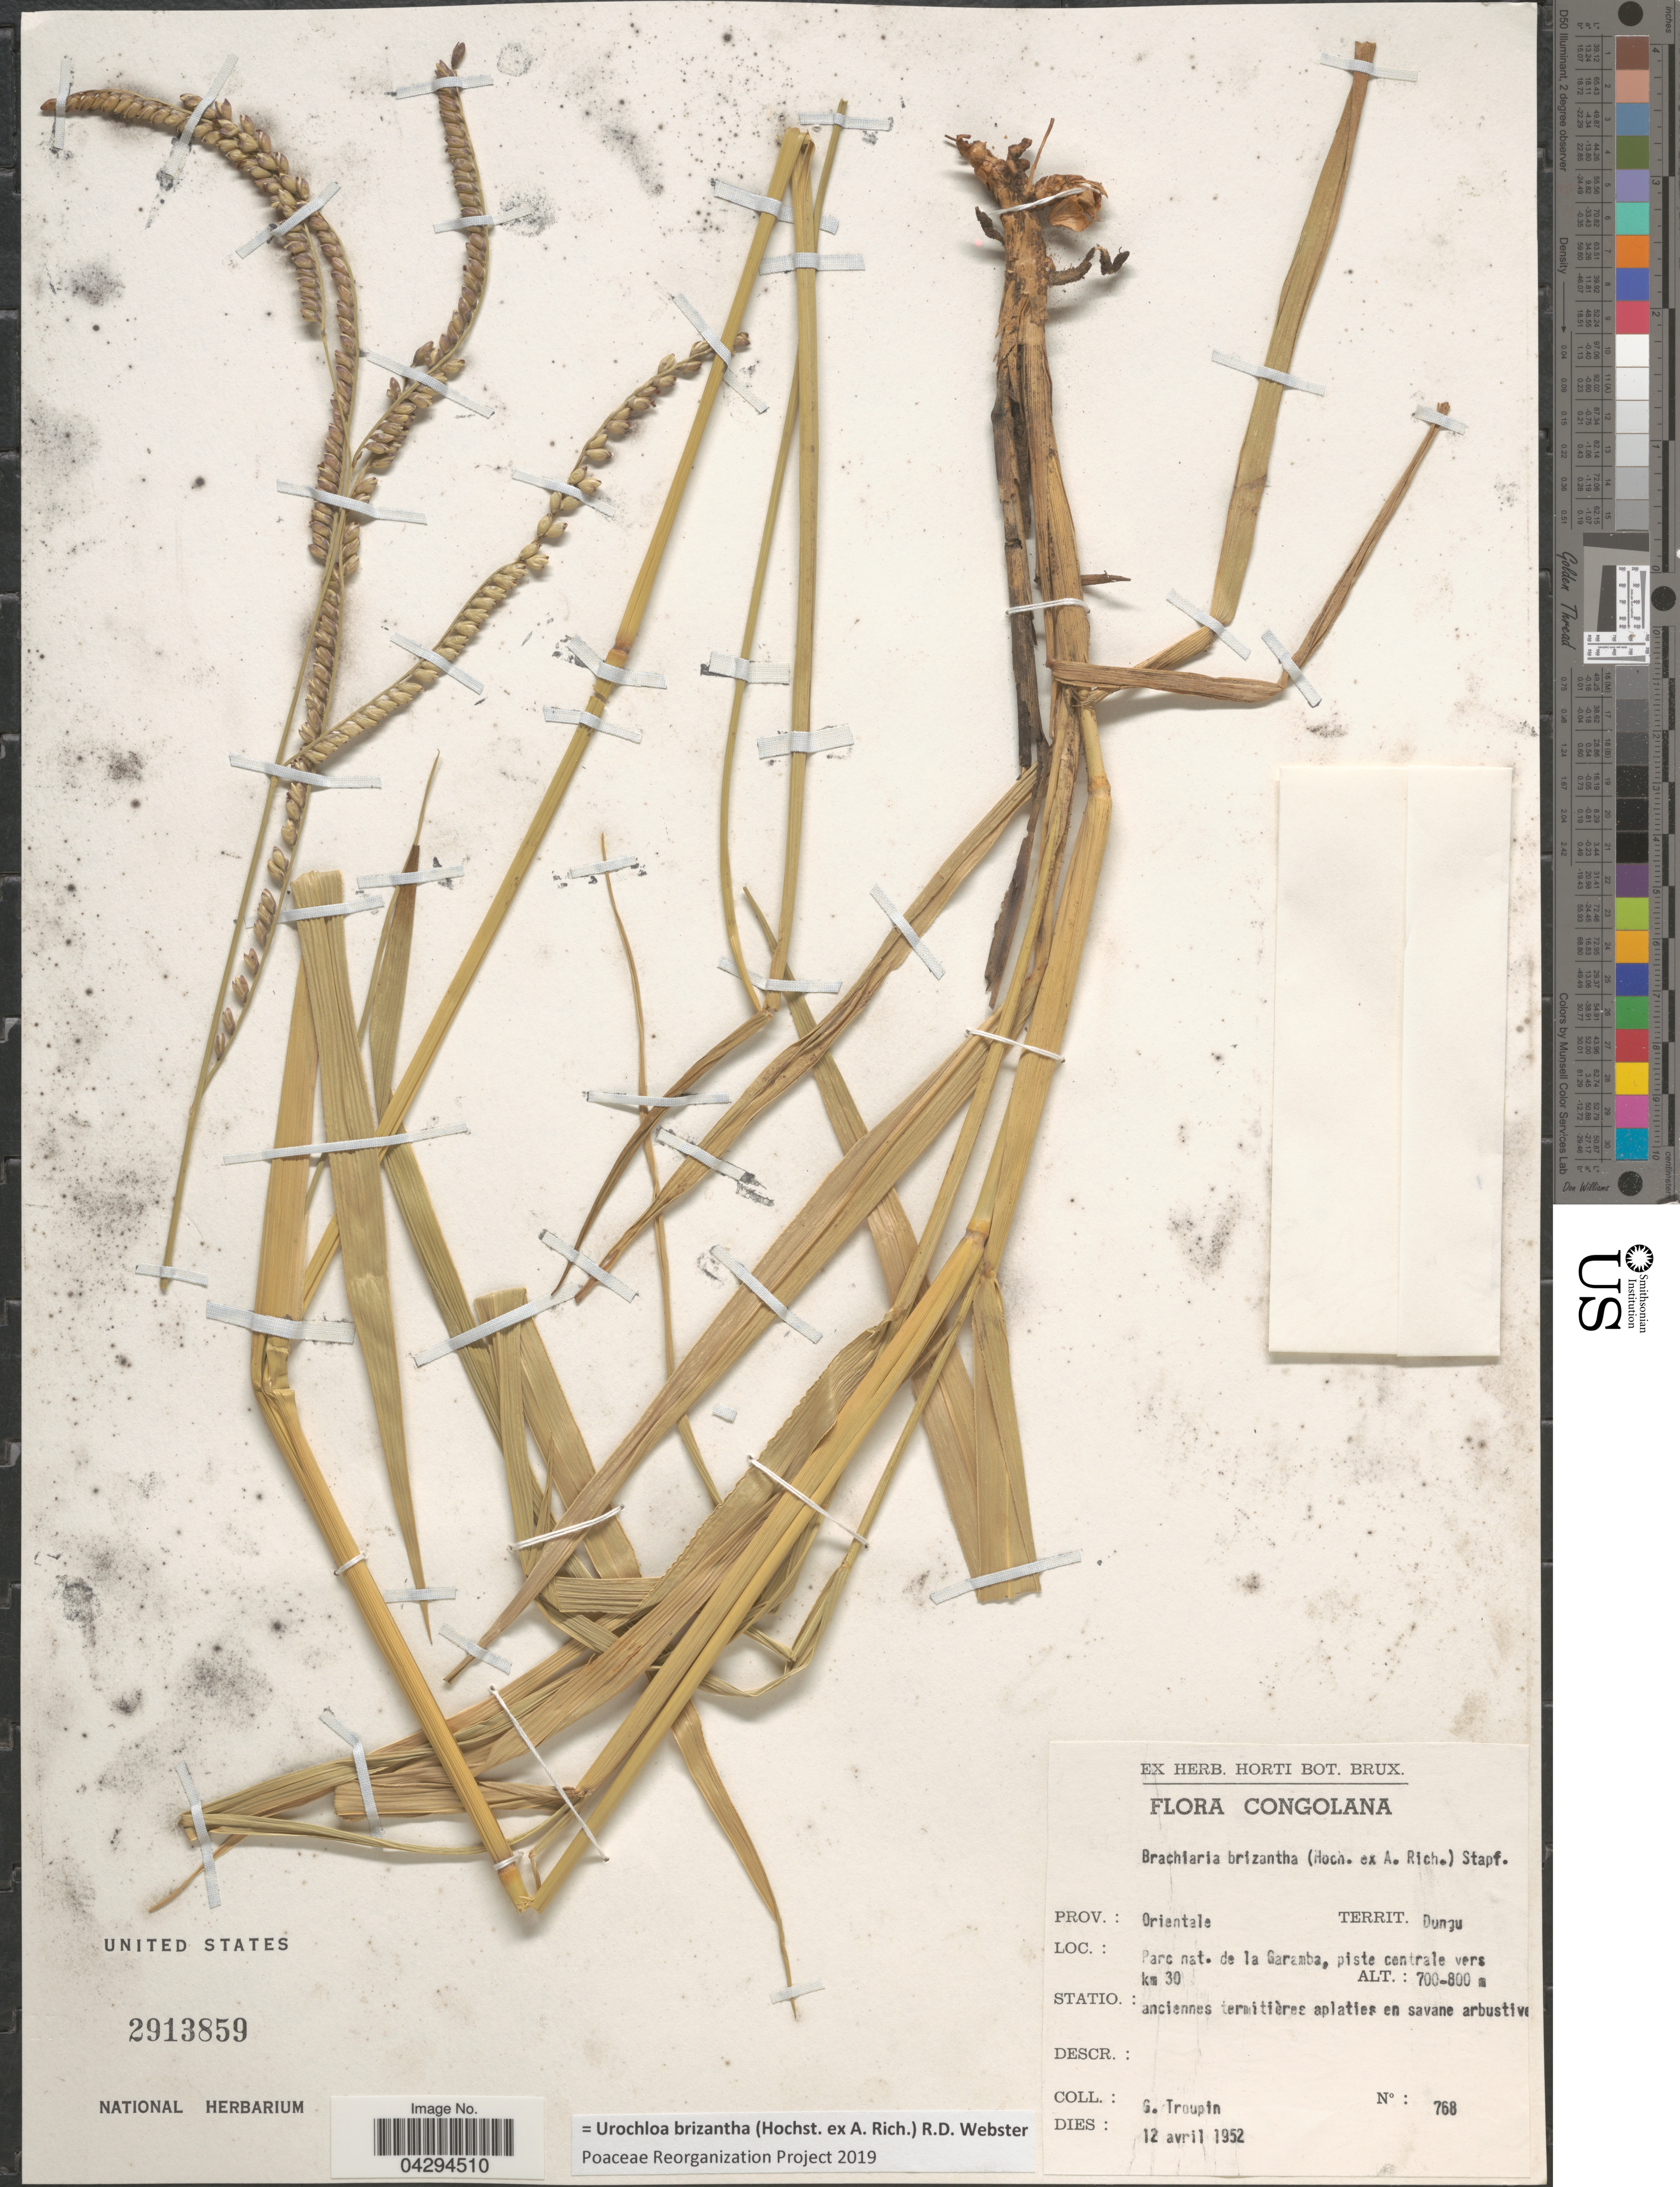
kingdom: Plantae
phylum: Tracheophyta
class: Liliopsida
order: Poales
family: Poaceae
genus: Urochloa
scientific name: Urochloa brizantha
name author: (Hochst. ex A. Rich.) R.D. Webster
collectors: G. Troupin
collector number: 768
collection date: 1952-04-12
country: Congo, Democratic Republic of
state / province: Haut-Uele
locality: Congolana. Territ. Dungu. Parc nat. de la Garamba, piste centrale vers km 30.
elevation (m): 700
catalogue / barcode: US 2913859